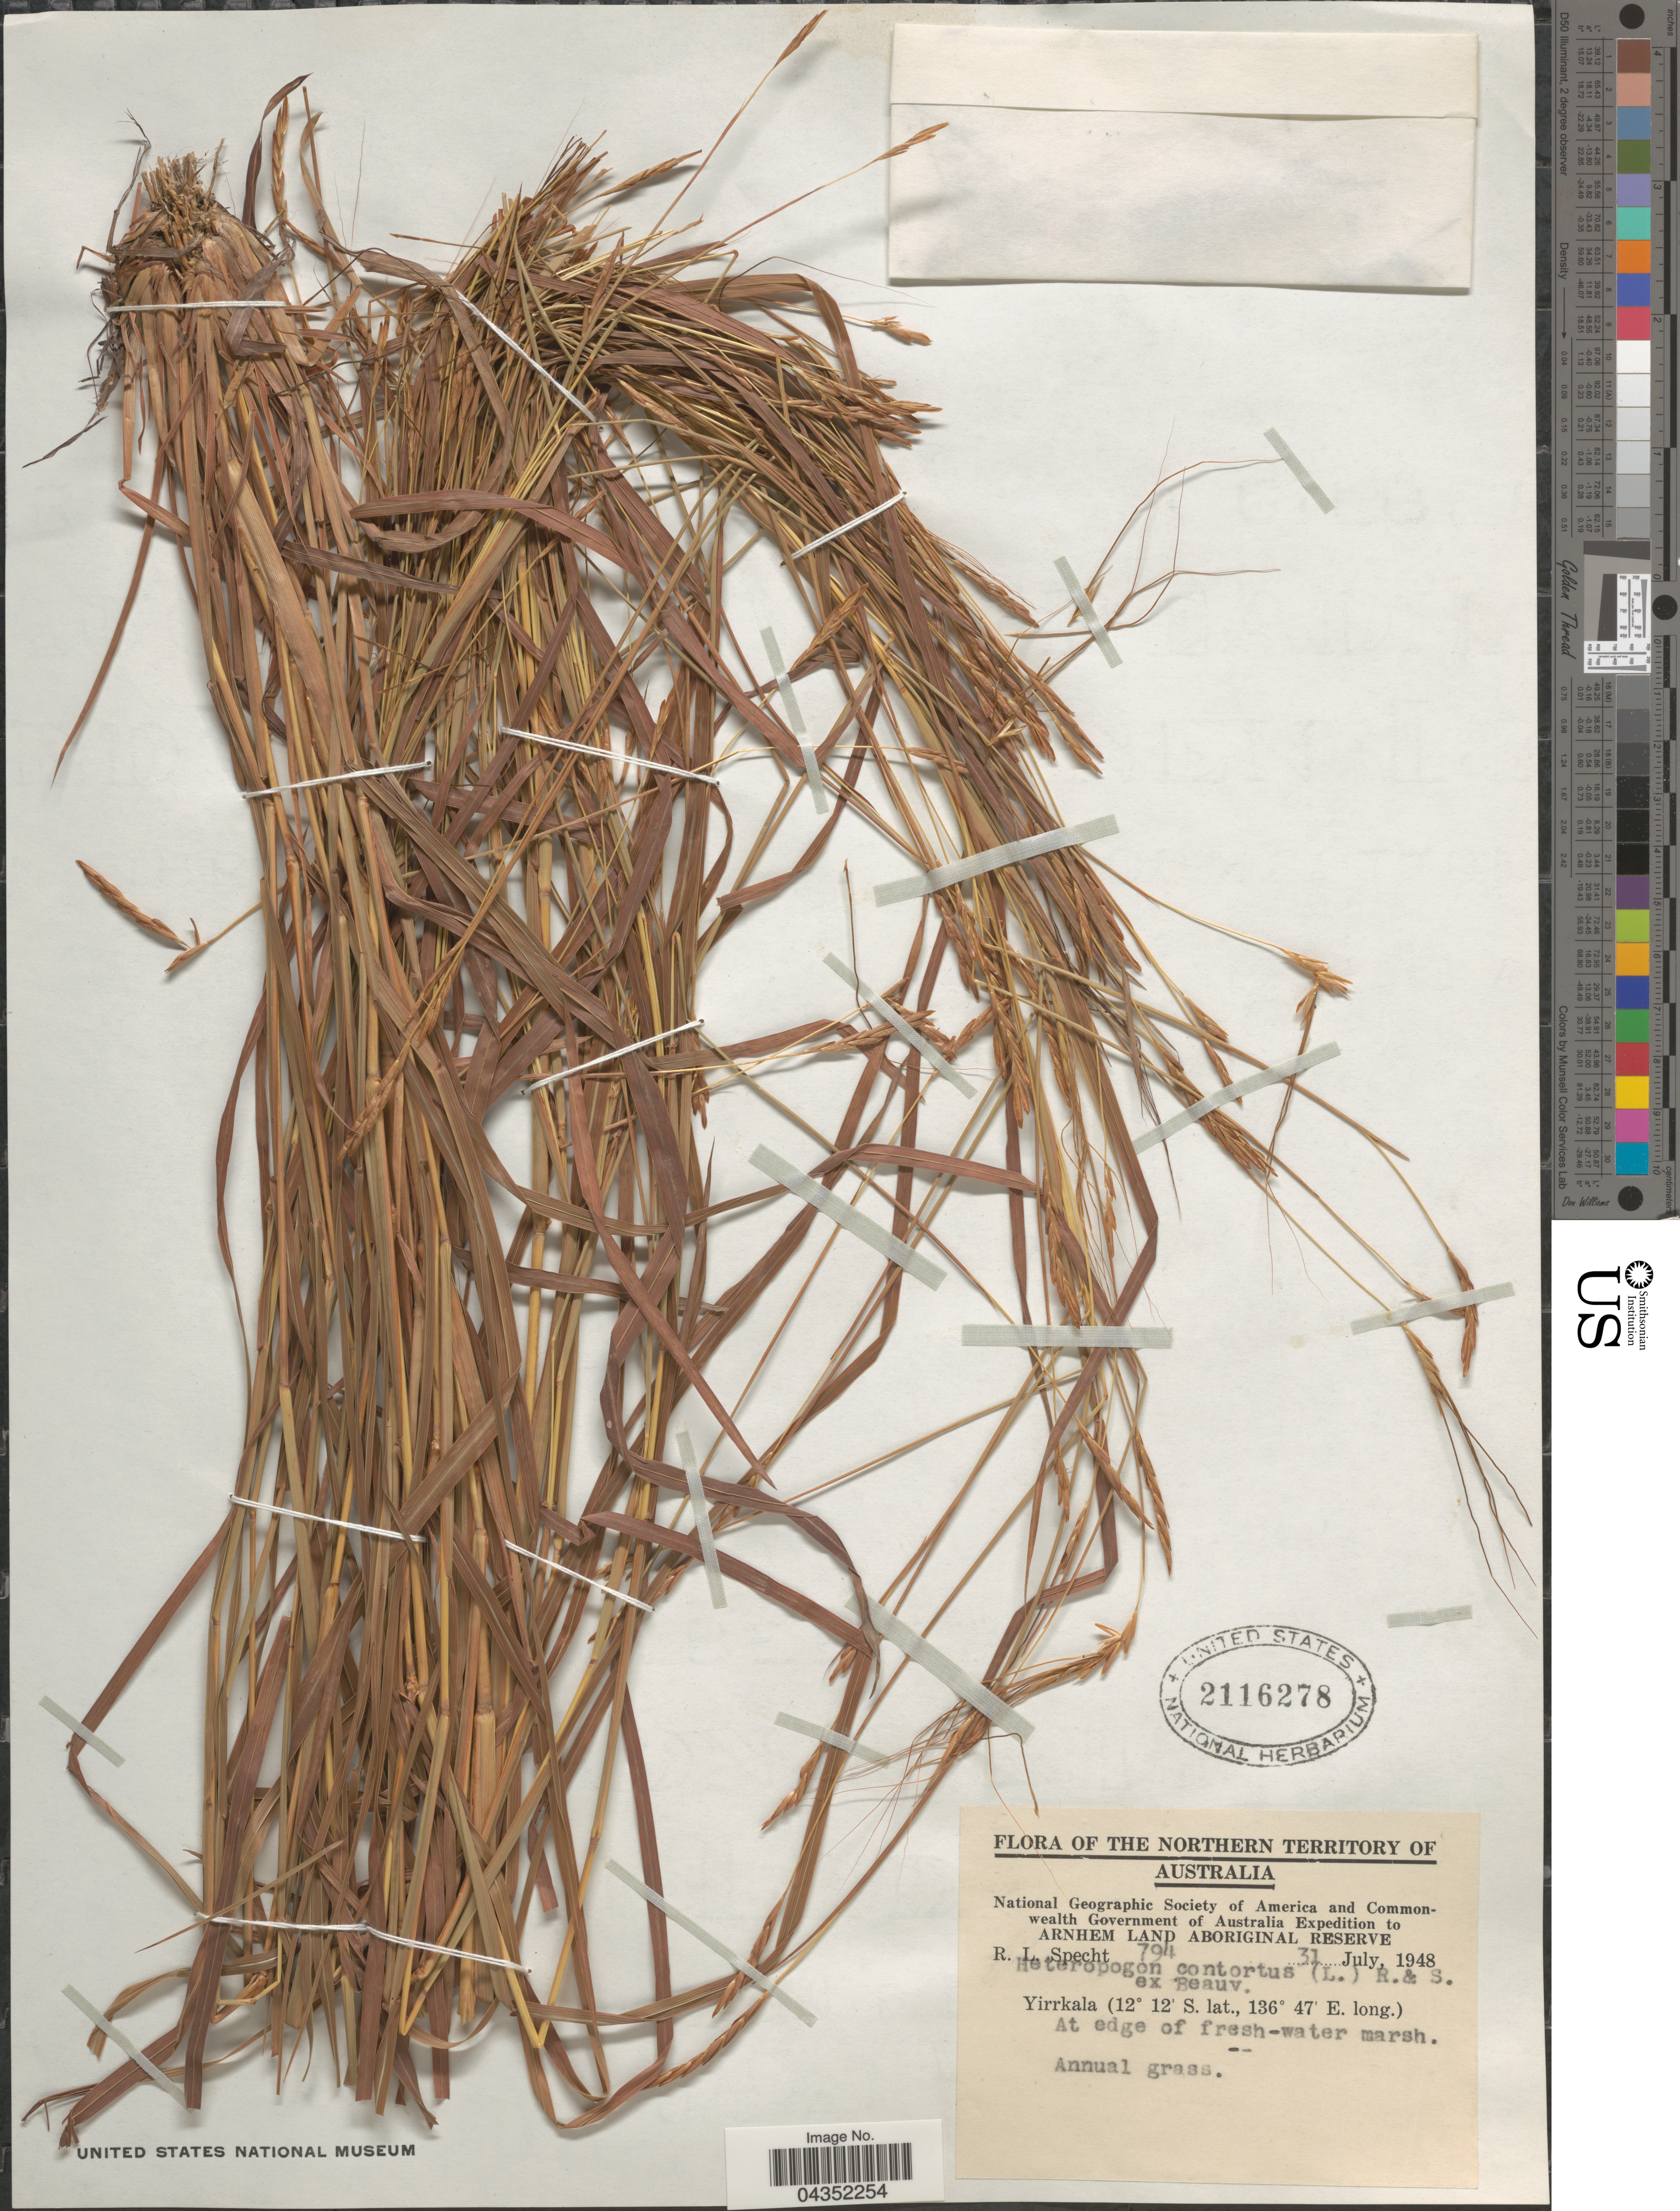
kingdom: Plantae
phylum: Tracheophyta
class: Liliopsida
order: Poales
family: Poaceae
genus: Heteropogon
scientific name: Heteropogon contortus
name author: (L.) P. Beauv. ex Roem. & Schult.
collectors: R. L. Specht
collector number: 794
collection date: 1948-07-31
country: Australia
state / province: Northern Territory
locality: The Northern Territory of Australia. National Geographic Society of America and Commonwealth Government of Australia Expedition to Arnhem Land Aboriginal Reserve. Yirrkala. At edge of fresh-water marsh.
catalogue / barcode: US 2116278